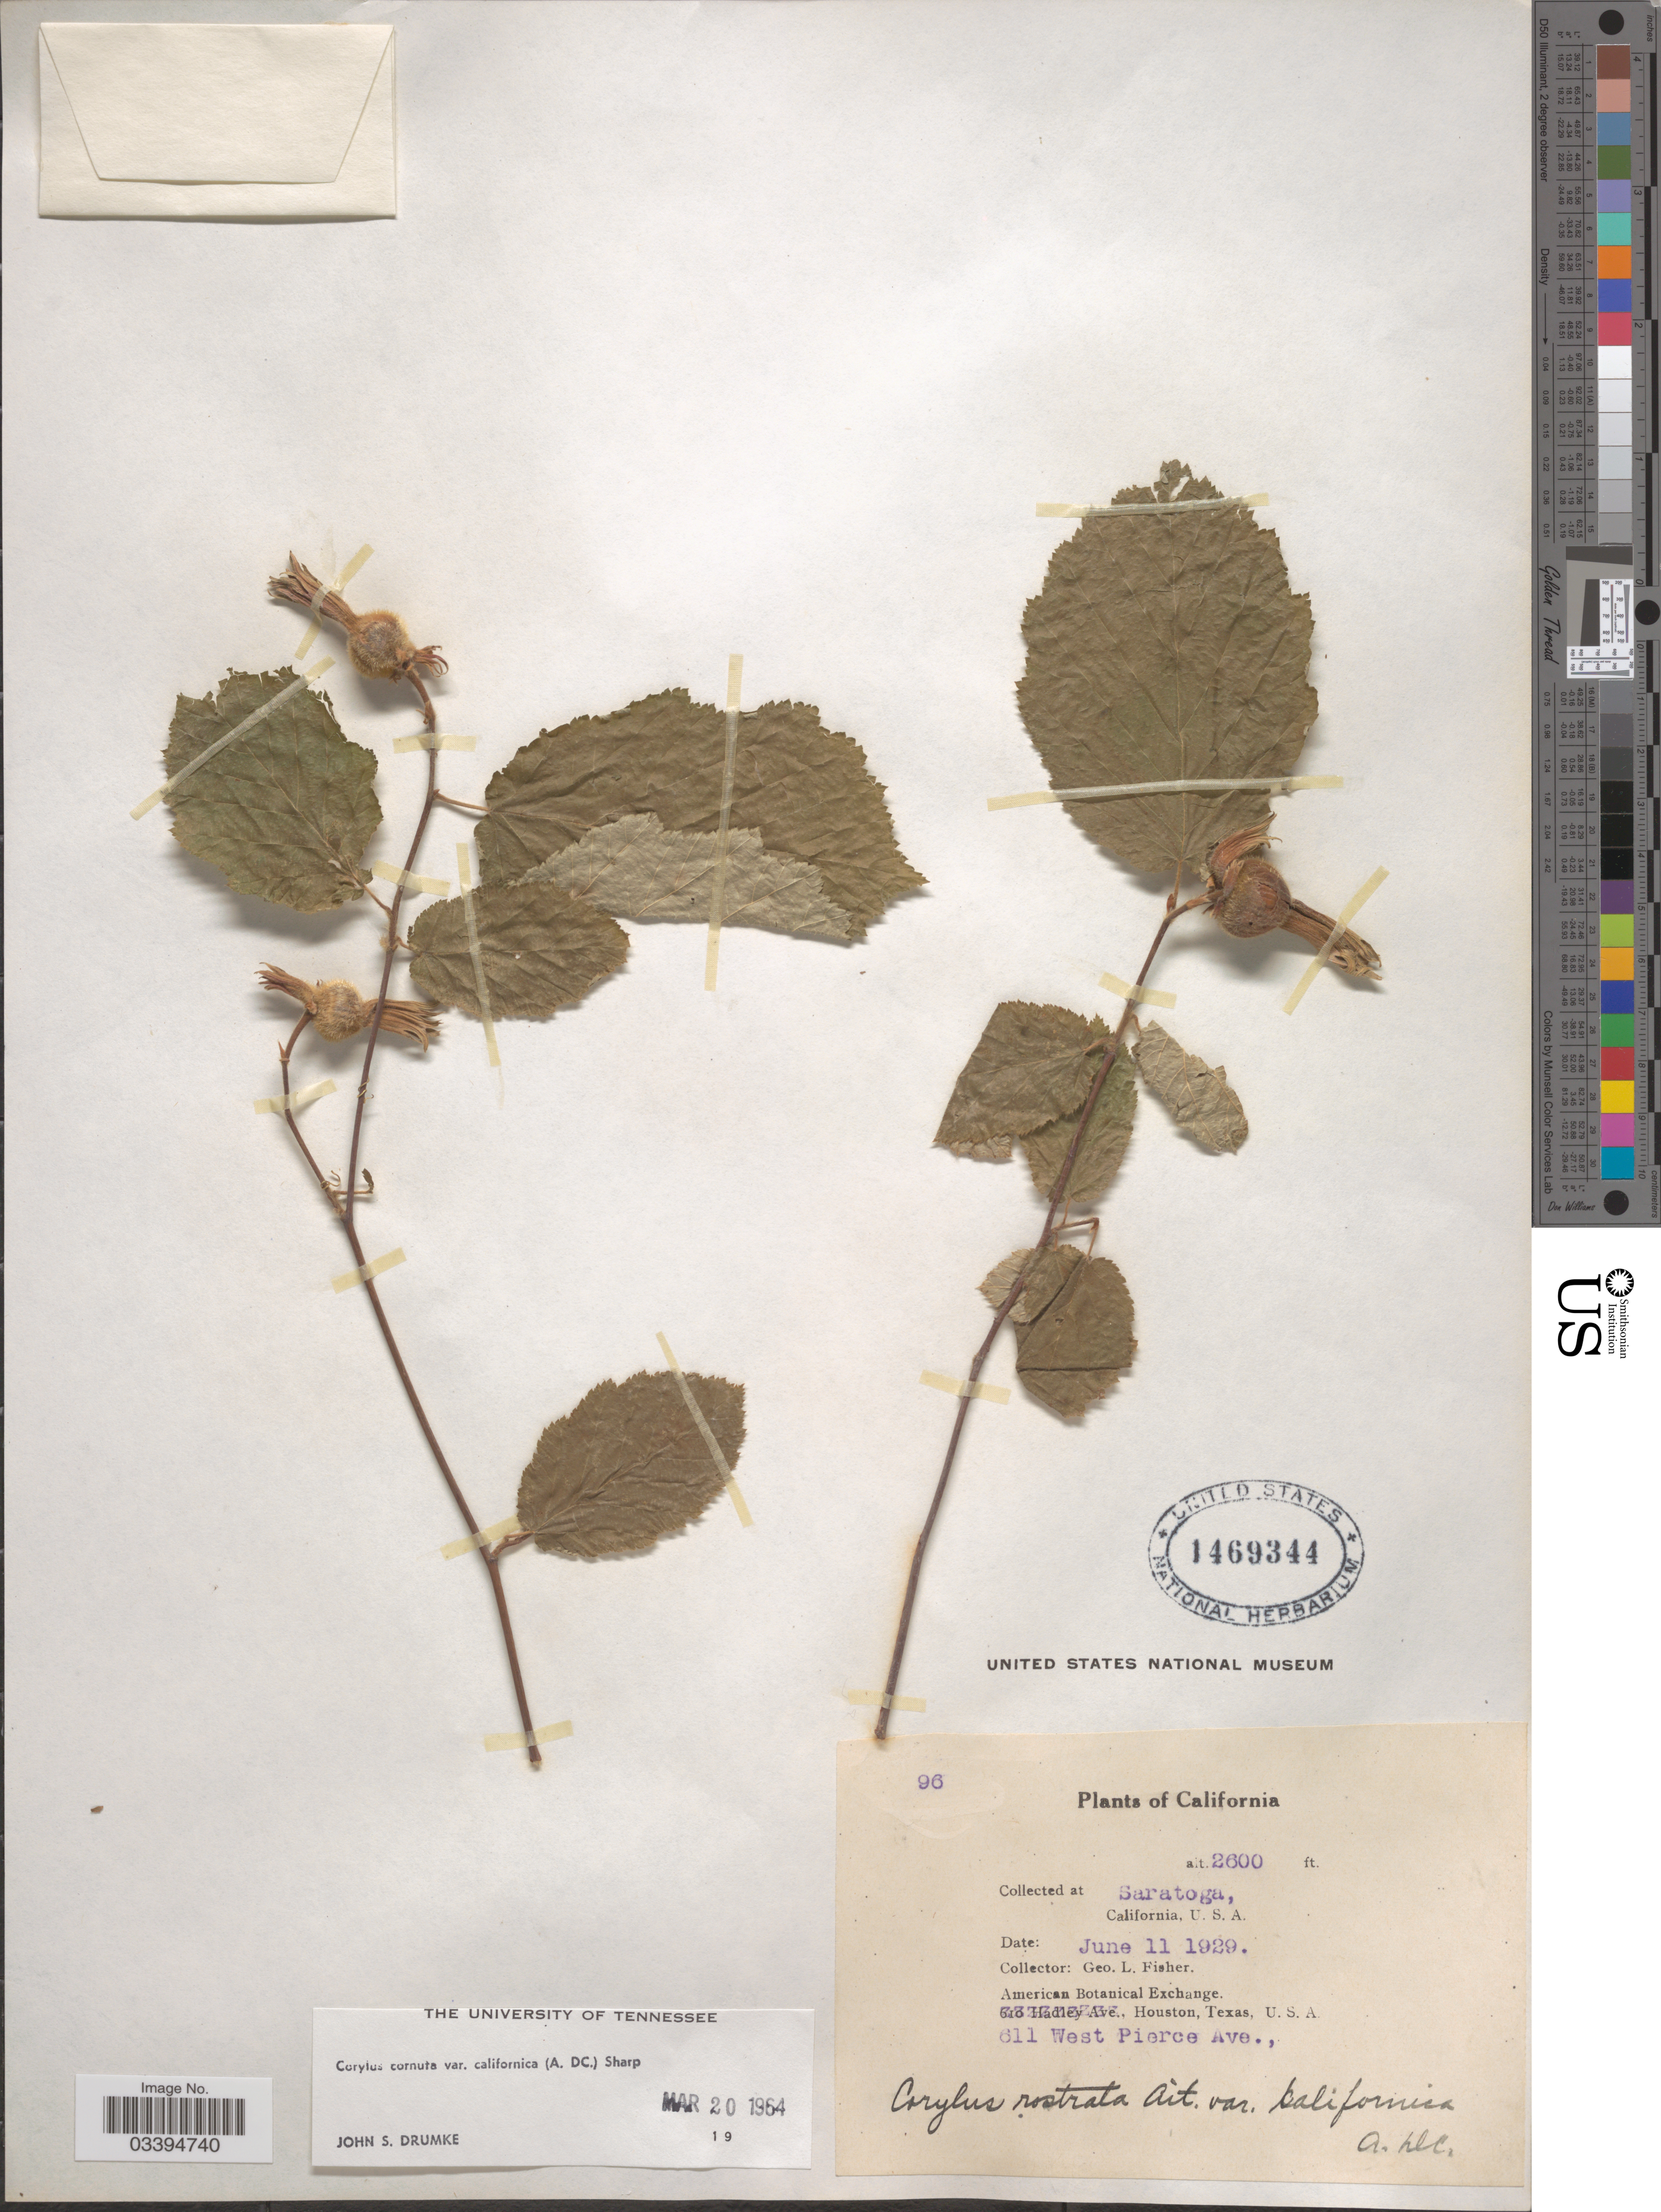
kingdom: Plantae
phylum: Tracheophyta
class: Magnoliopsida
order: Fagales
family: Betulaceae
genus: Corylus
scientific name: Corylus cornuta var. californica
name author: Marshall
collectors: G. L. Fisher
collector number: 96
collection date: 1929-06-11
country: United States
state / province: California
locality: Saratoga.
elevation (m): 792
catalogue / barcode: US 1469344